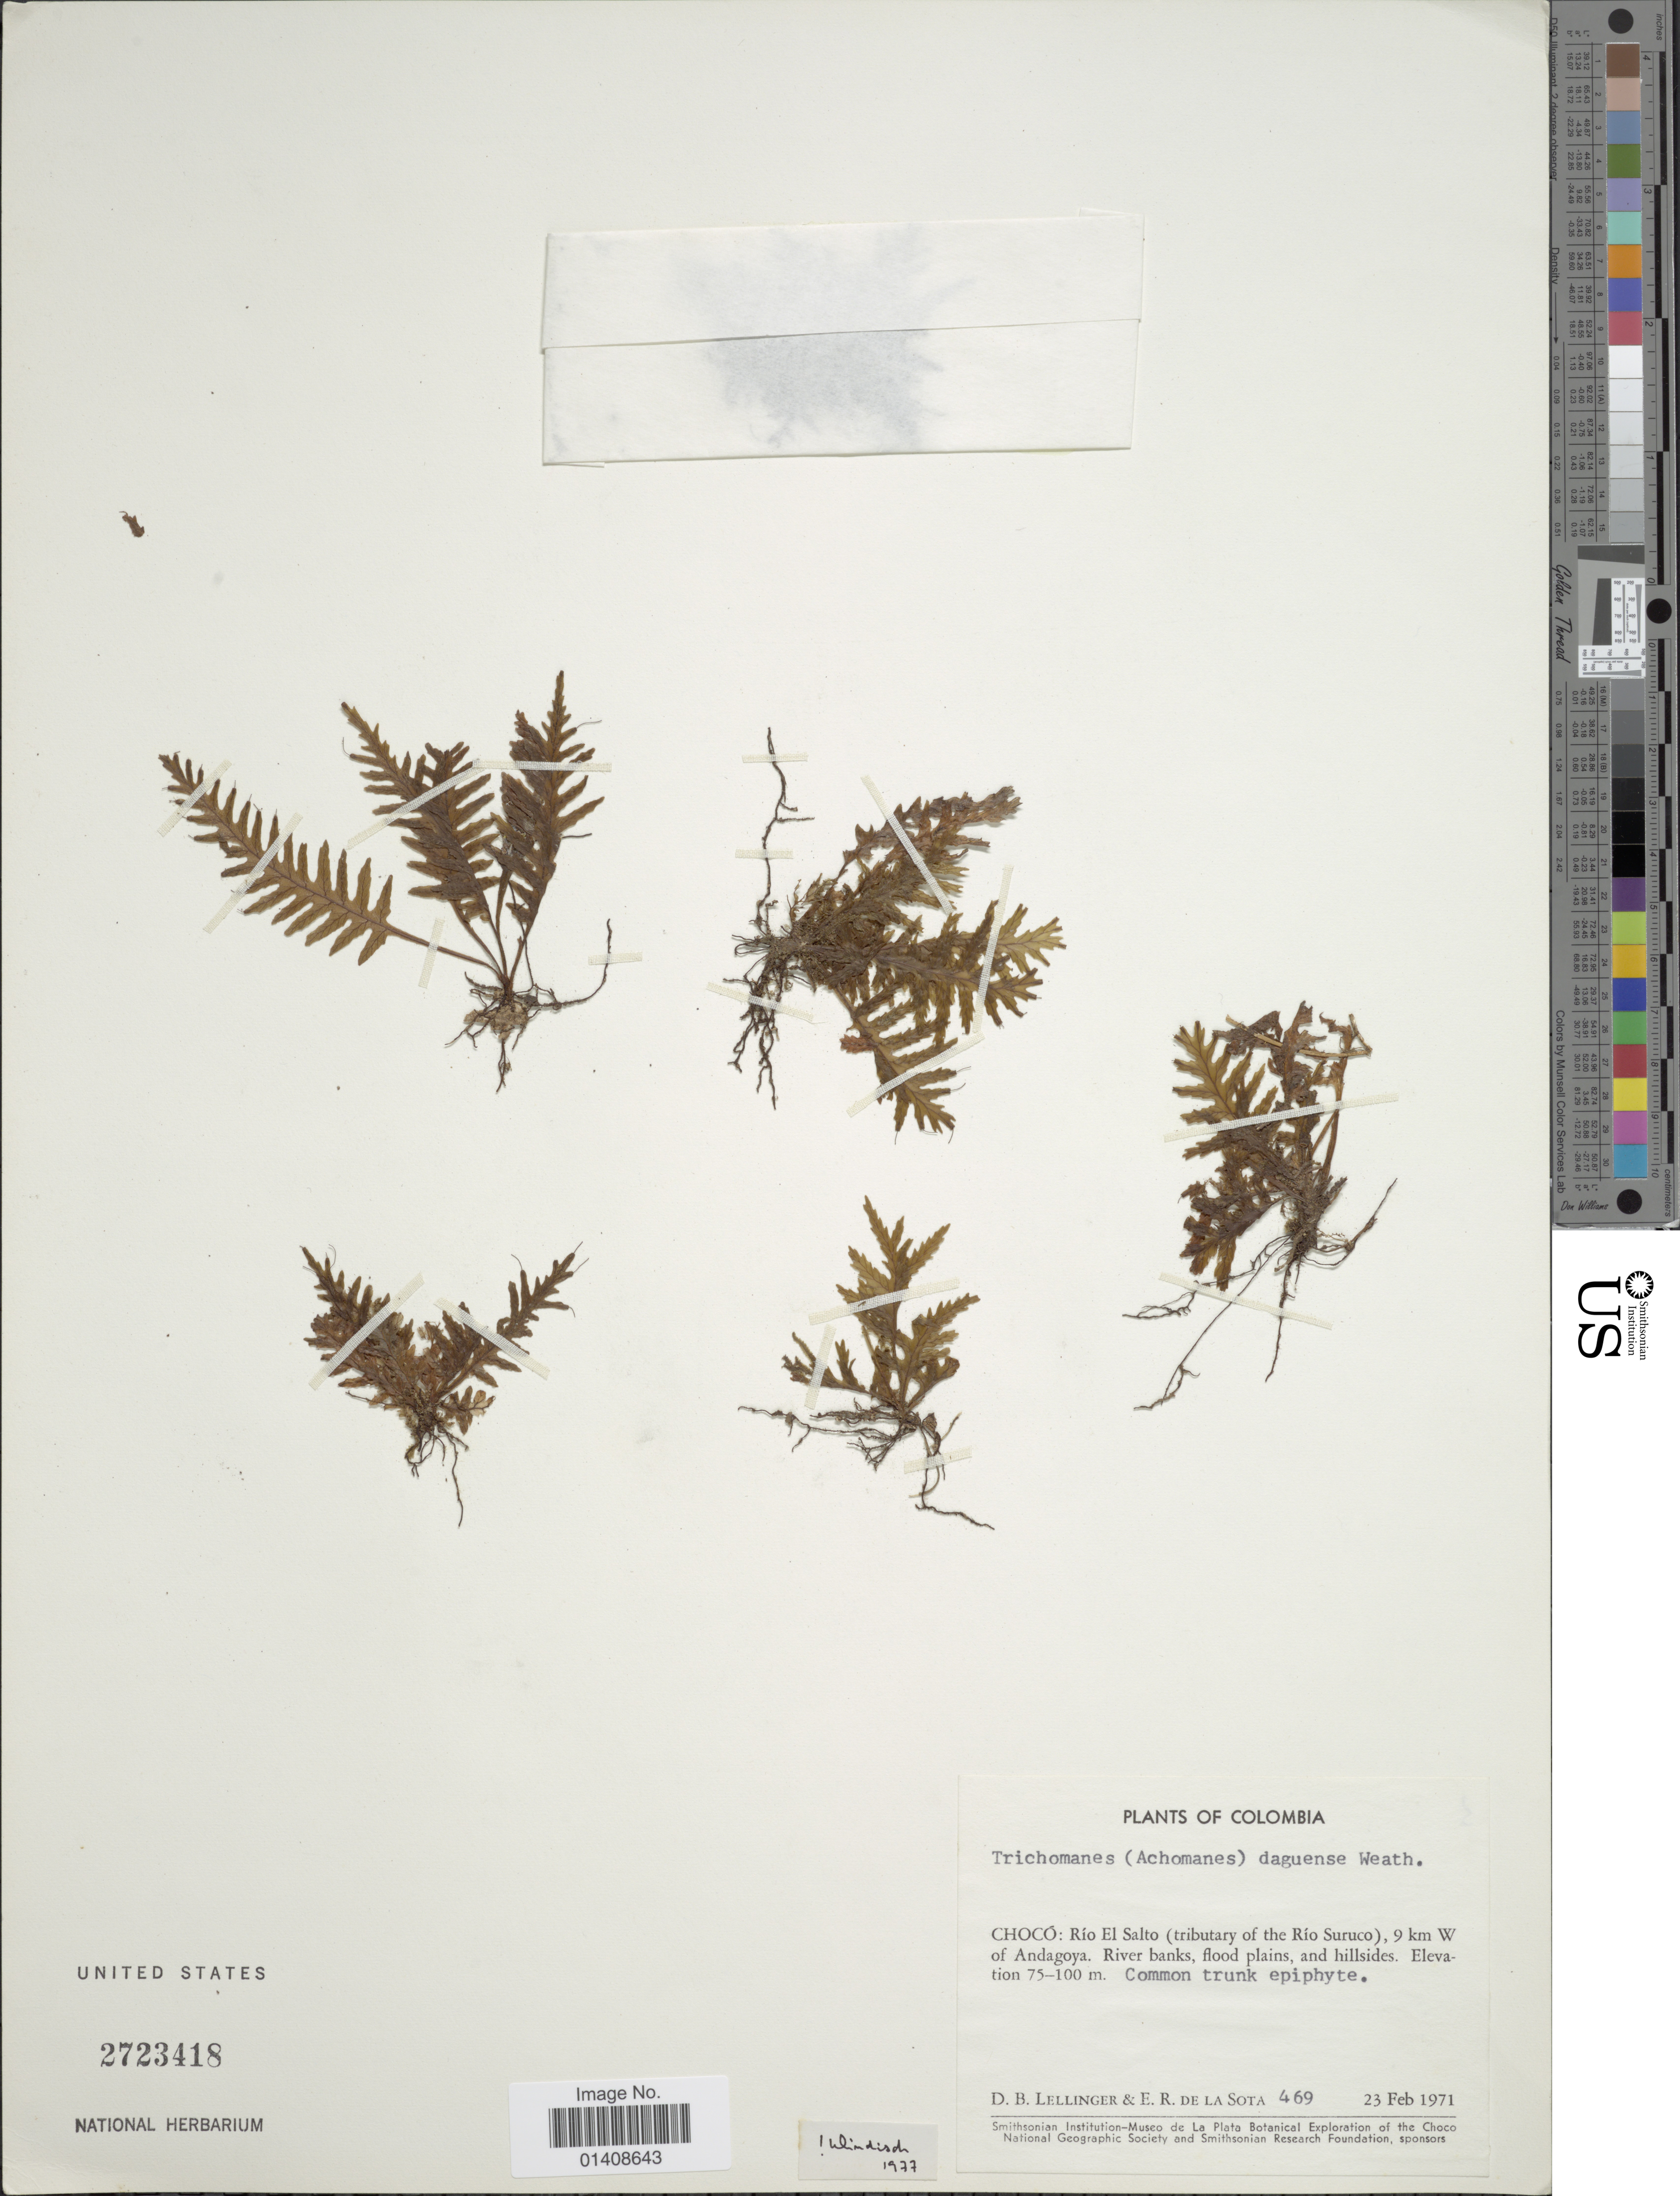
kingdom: Plantae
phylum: Tracheophyta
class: Polypodiopsida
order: Hymenophyllales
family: Hymenophyllaceae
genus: Trichomanes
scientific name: Trichomanes delicatum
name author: Bosch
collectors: D. B. Lellinger & E. R. de la Sota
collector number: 469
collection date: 1971-02-23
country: Colombia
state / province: Chocó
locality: Rio El Salto (tributary of the Rio Suruco), 9 km W of Andagoya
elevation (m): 75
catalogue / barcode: US 2723418